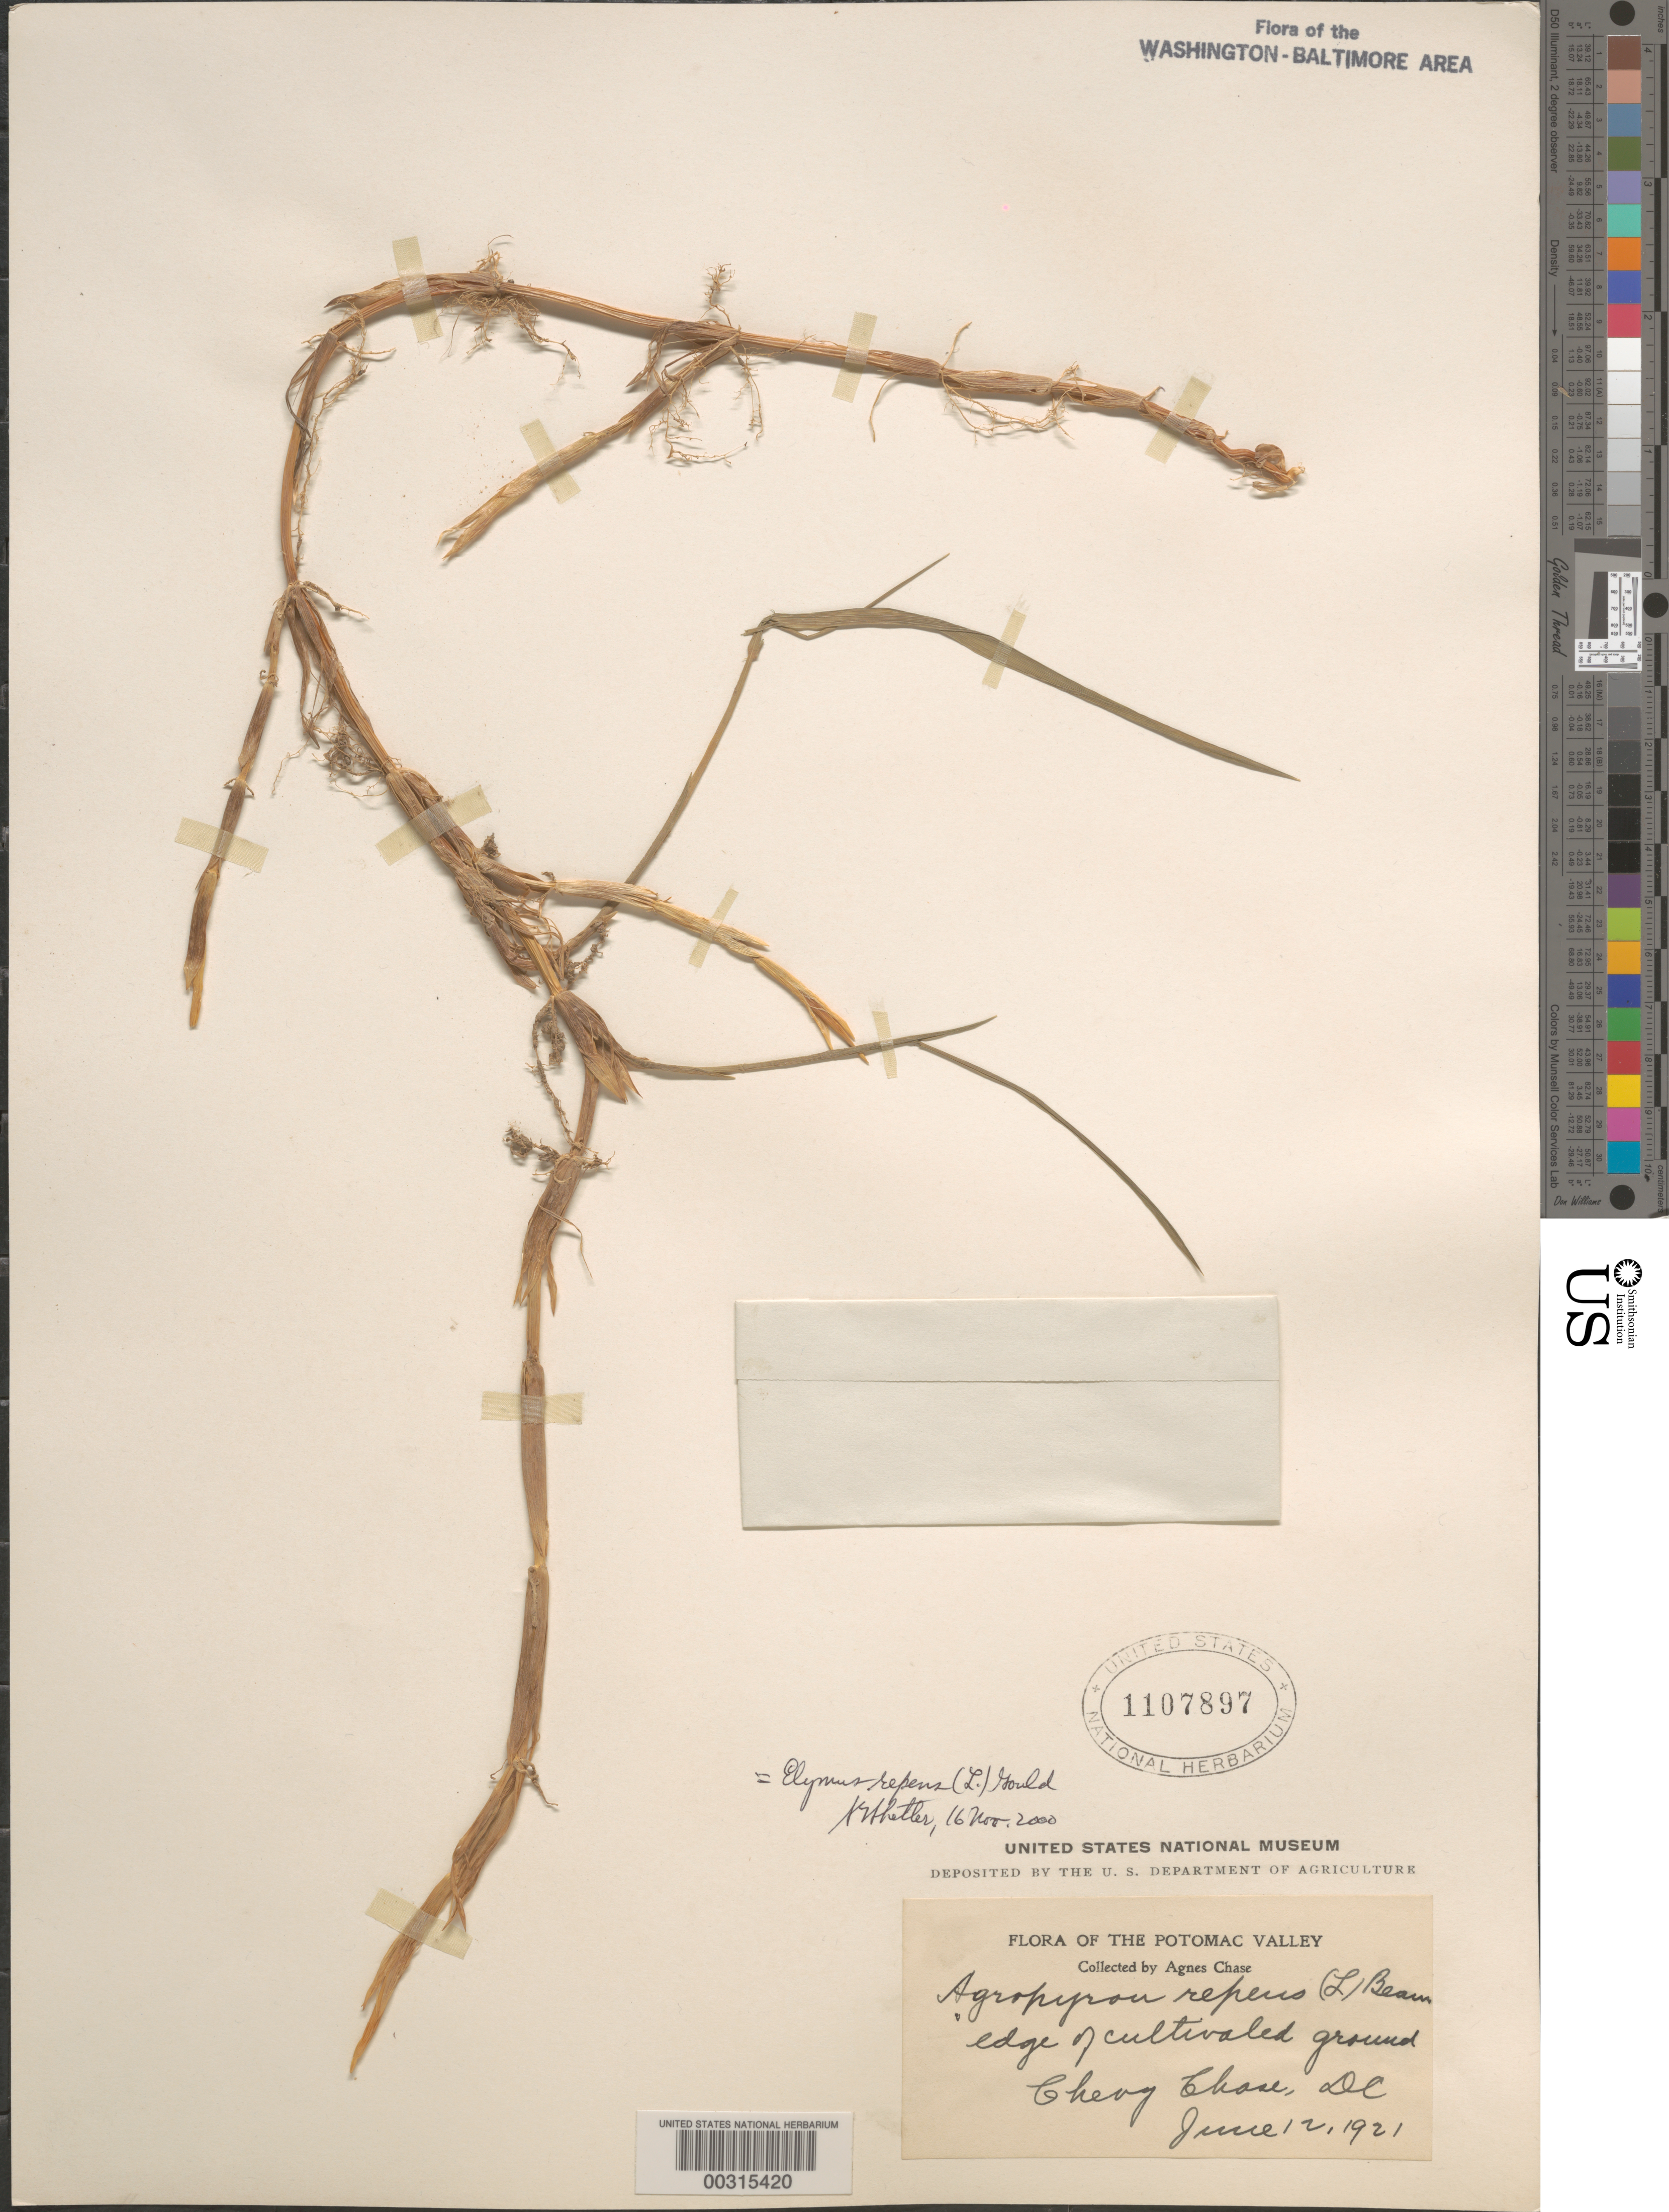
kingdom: Plantae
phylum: Tracheophyta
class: Liliopsida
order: Poales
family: Poaceae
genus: Elymus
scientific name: Elymus repens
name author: (L.) Gould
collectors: A. Chase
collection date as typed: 12 Jun 1921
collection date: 1921-06-12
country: United States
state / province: District of Columbia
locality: Chevy Chase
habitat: Edge of cultivated ground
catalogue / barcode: US 1107897